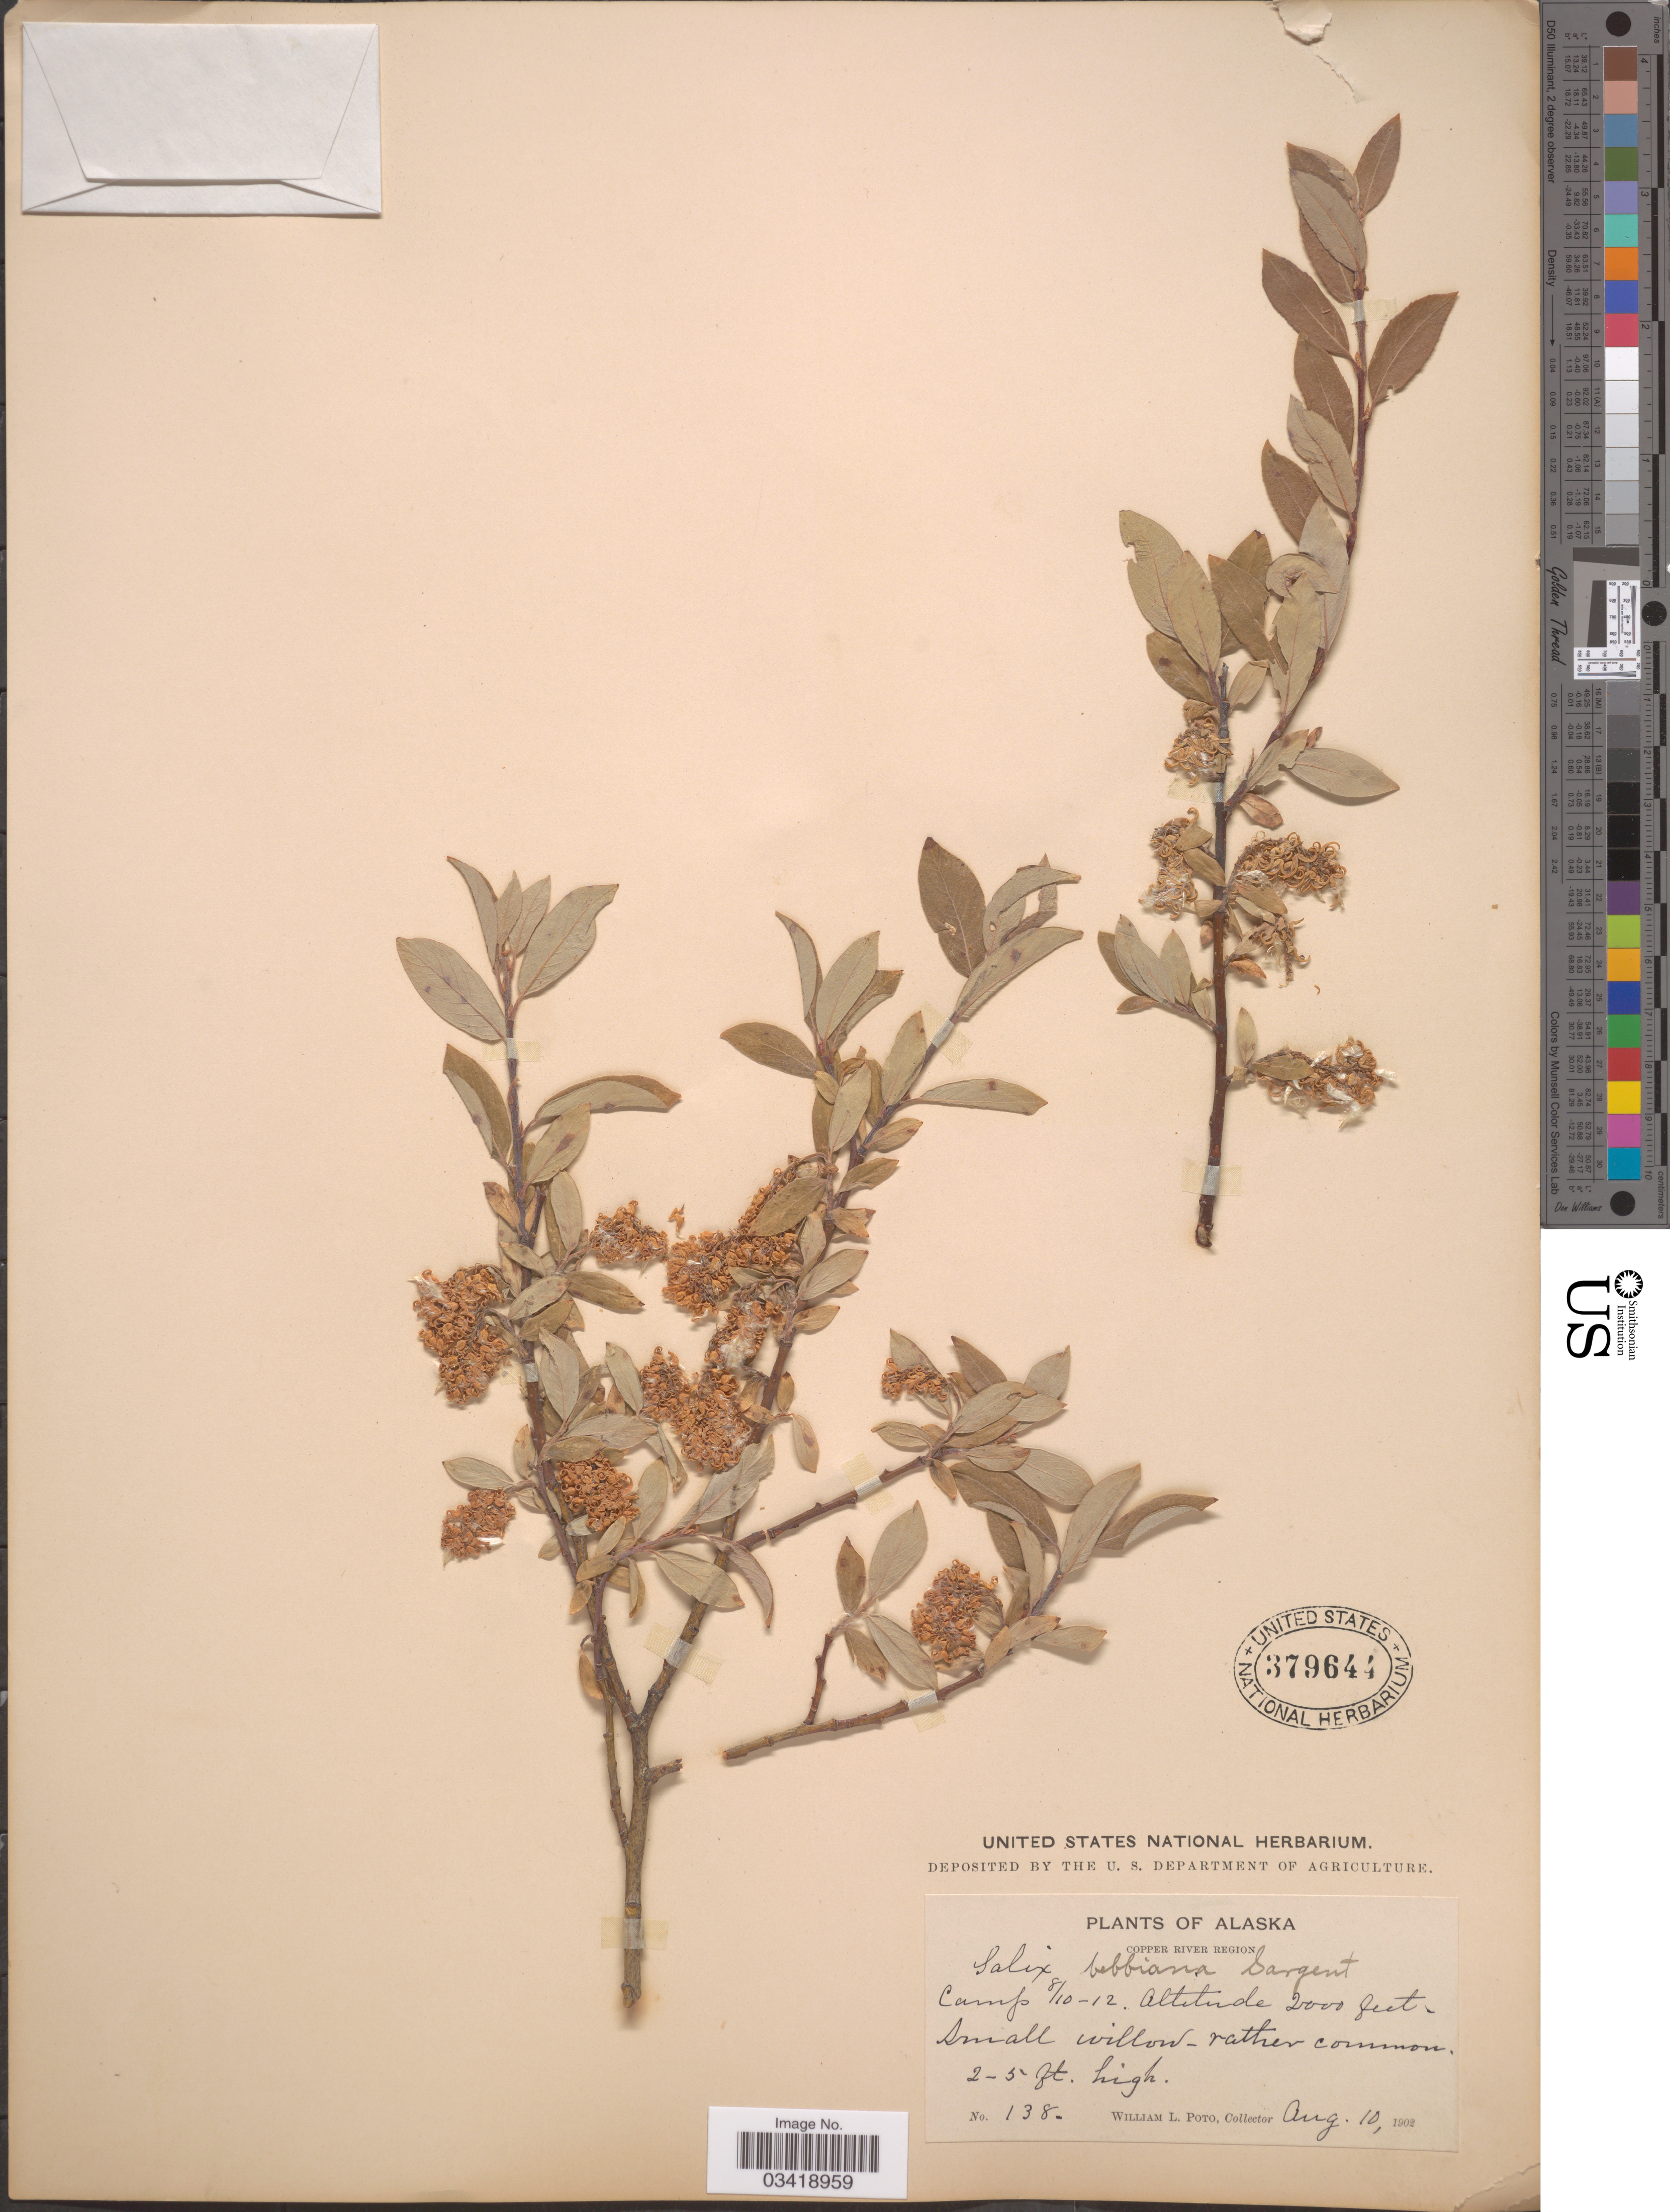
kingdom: Plantae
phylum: Tracheophyta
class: Magnoliopsida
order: Malpighiales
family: Salicaceae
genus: Salix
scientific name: Salix bebbiana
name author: Sarg.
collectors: W. Poto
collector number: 138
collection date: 1902-08-10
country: United States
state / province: Alaska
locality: Copper River Region. Camp 8/10-12.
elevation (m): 610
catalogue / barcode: US 379644